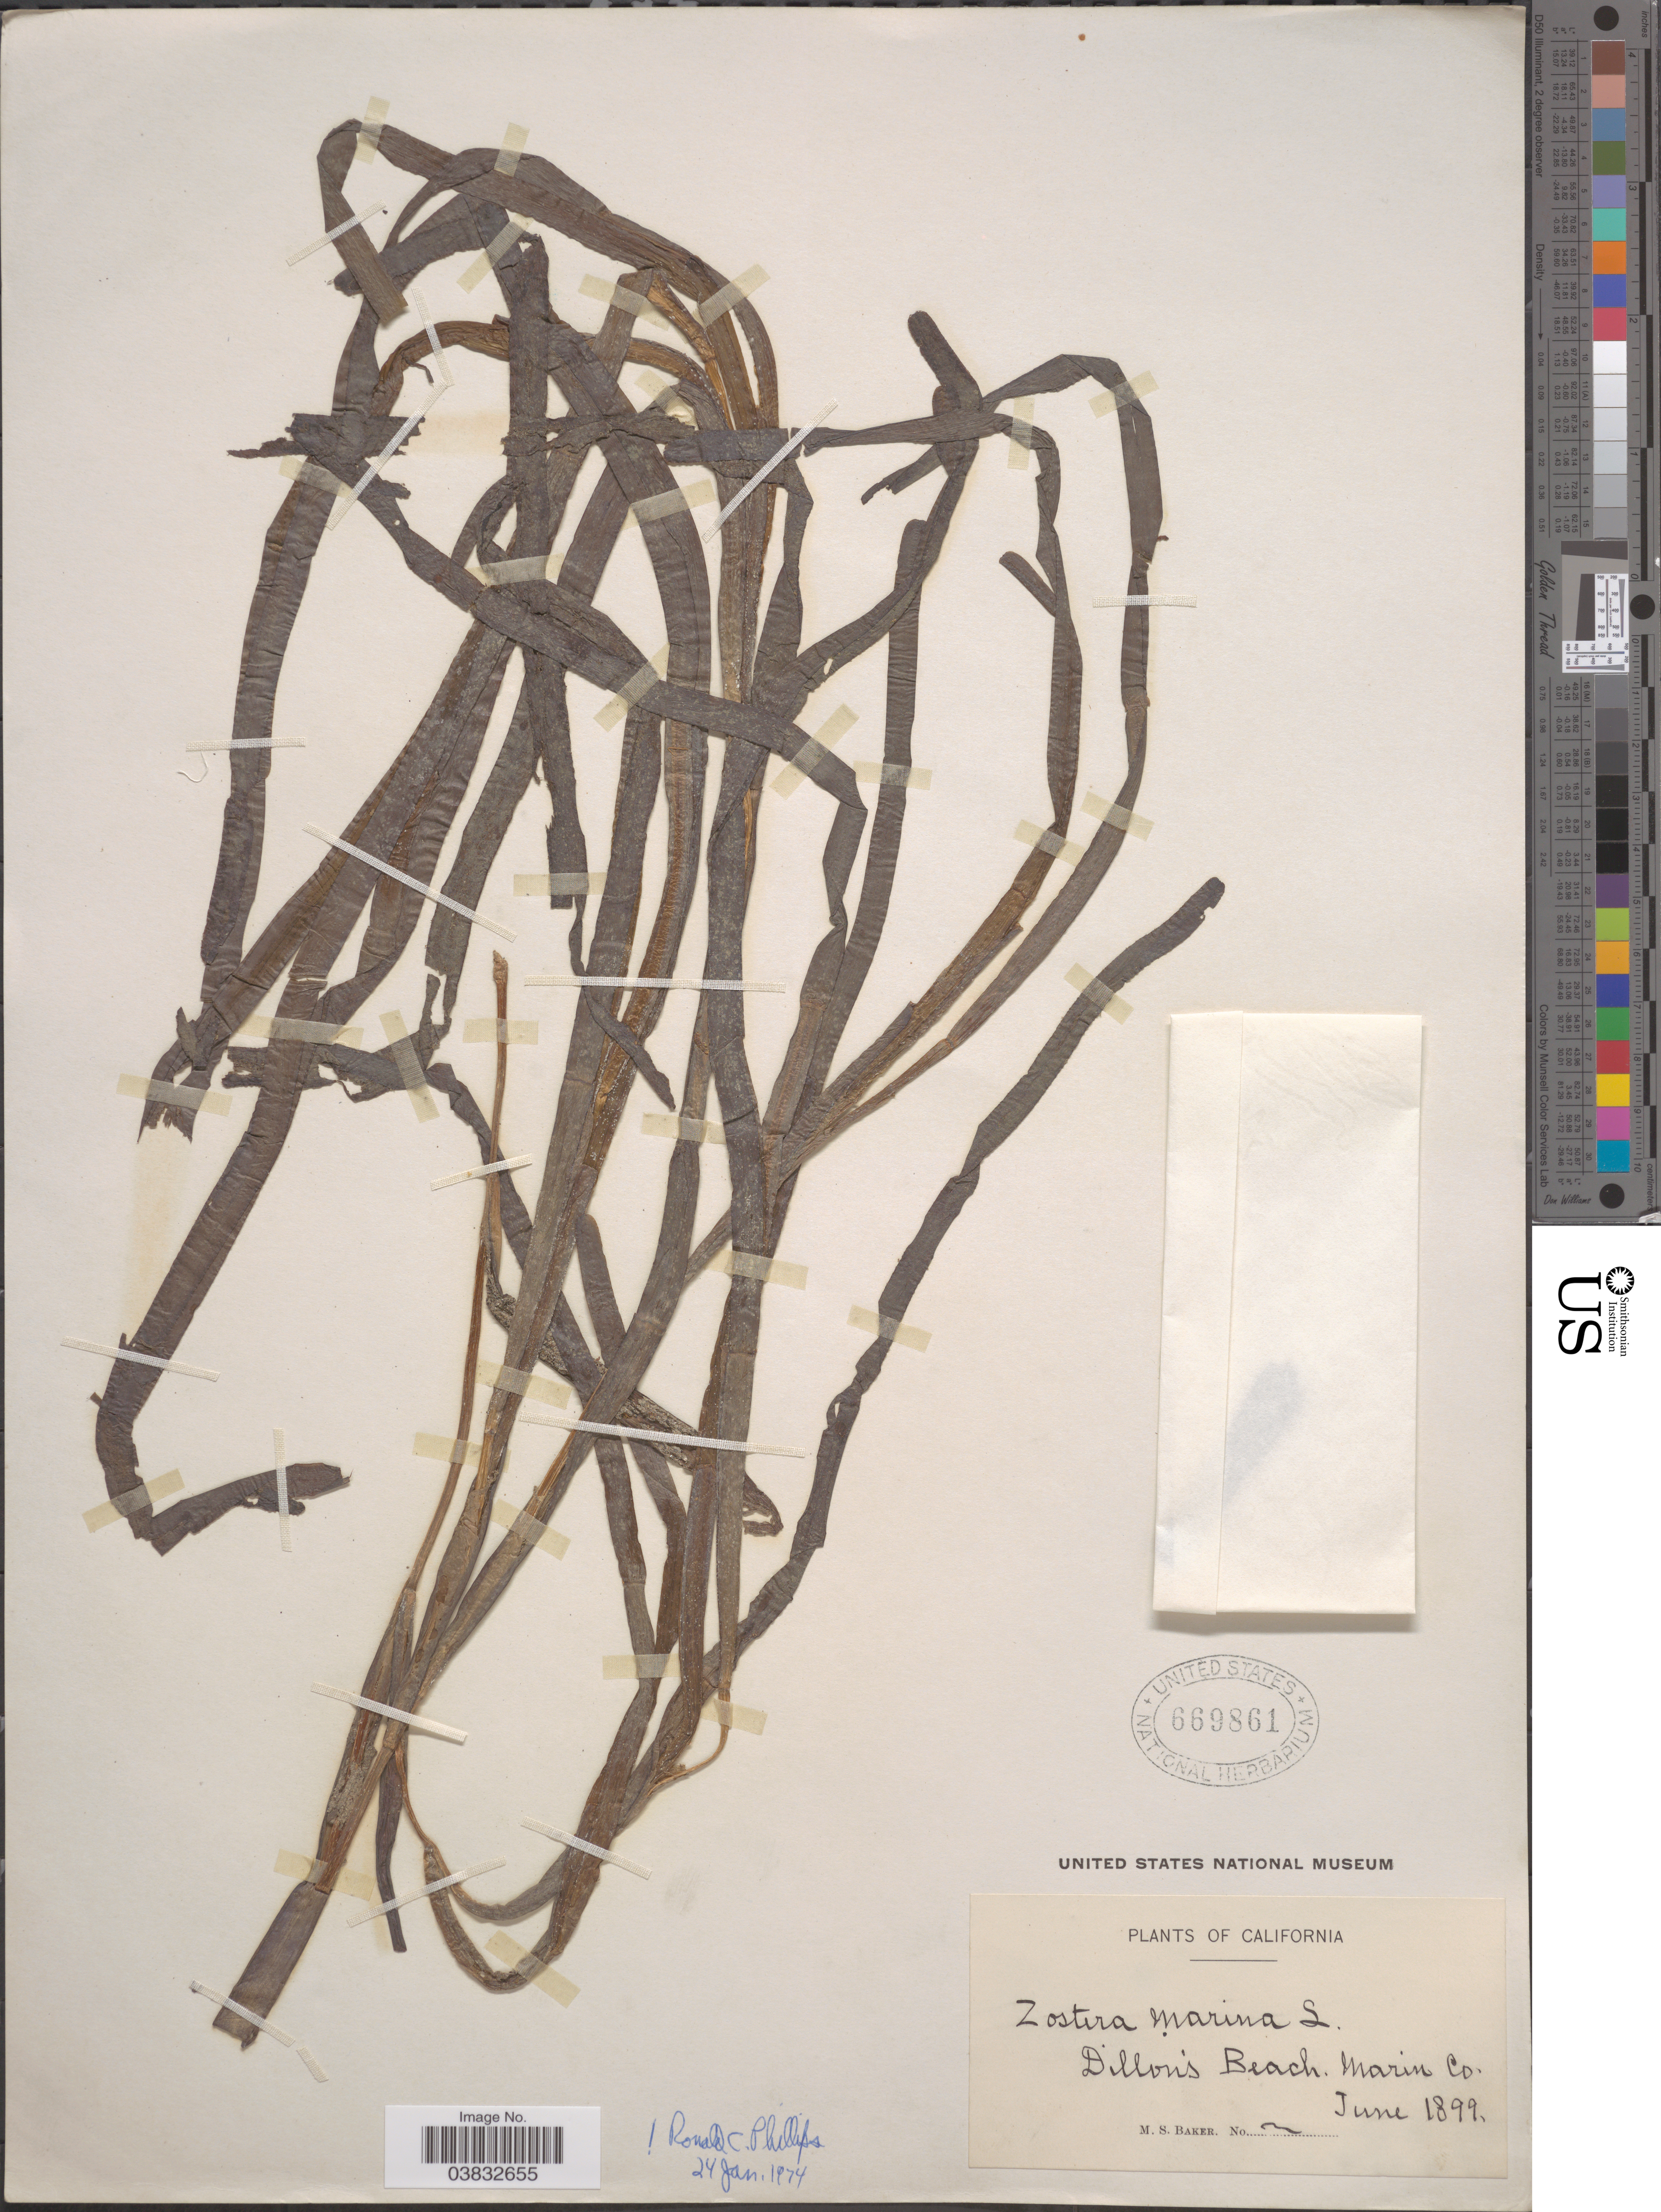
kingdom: Plantae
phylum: Tracheophyta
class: Liliopsida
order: Alismatales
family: Zosteraceae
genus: Zostera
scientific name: Zostera marina var. typica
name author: L.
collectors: M. S. Baker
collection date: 1899-06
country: United States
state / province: California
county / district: Marin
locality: Dillon's Beach, Marin Co.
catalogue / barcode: US 669861